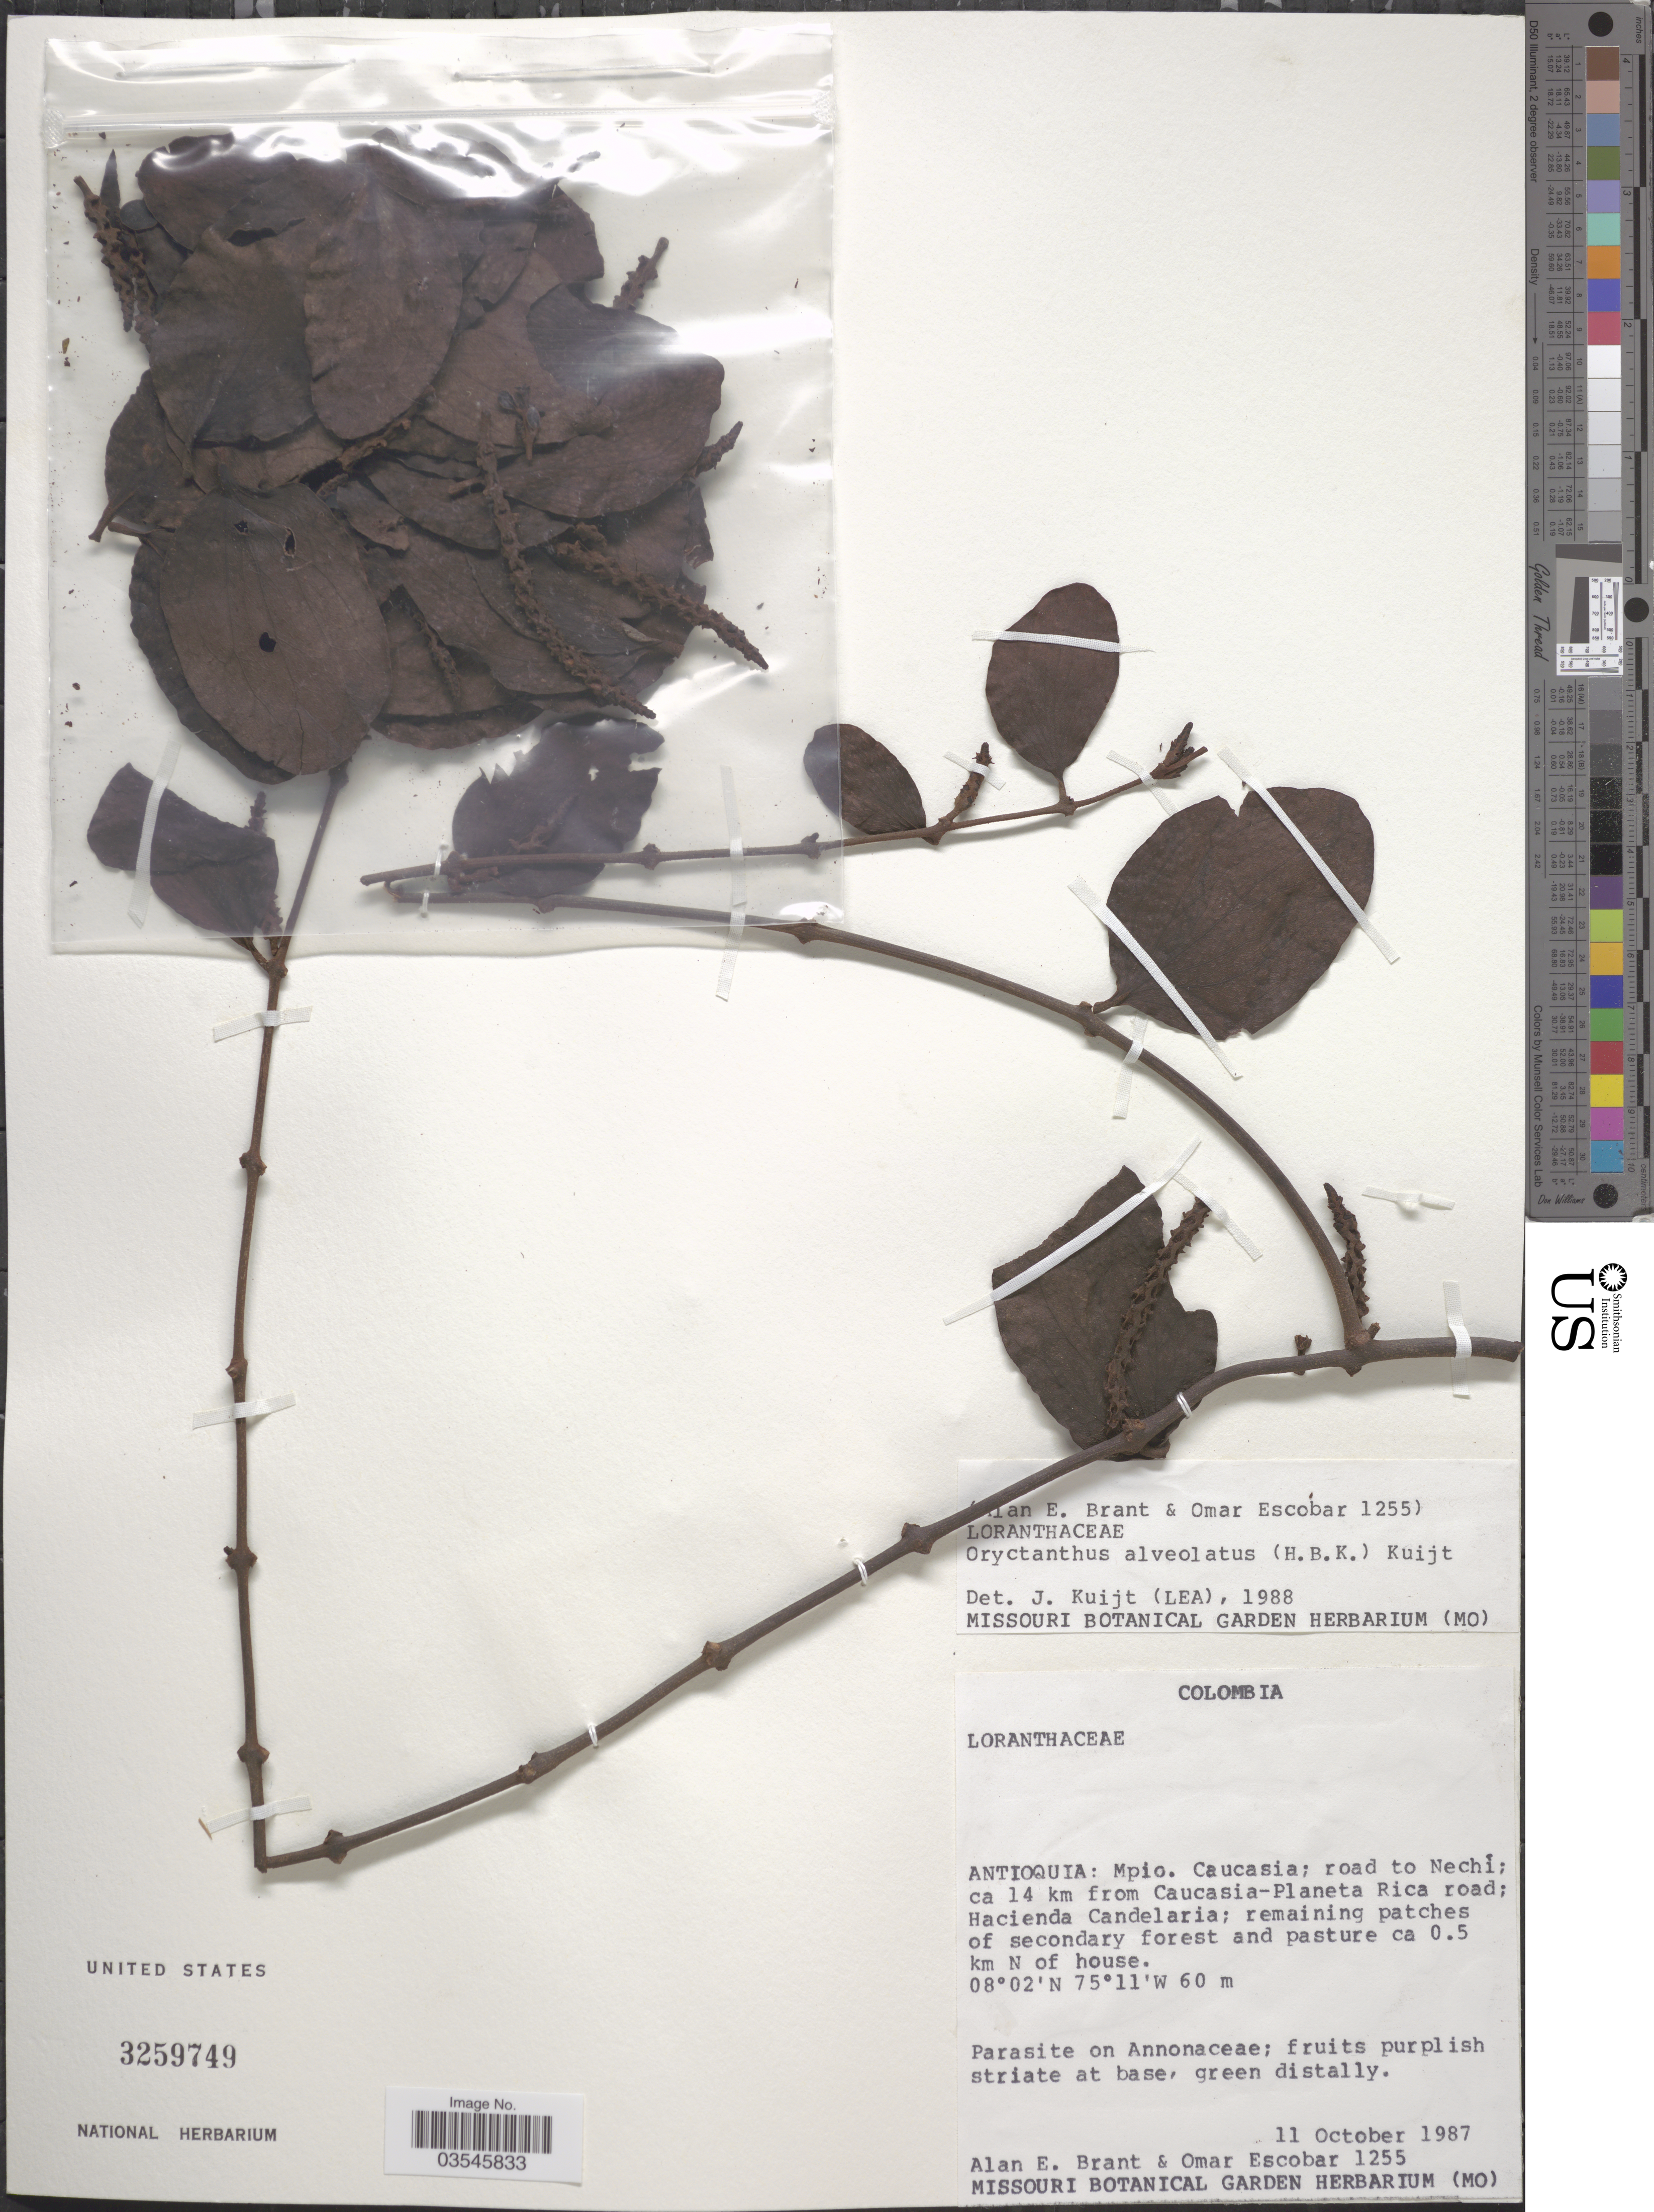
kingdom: Plantae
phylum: Tracheophyta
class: Magnoliopsida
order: Santalales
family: Loranthaceae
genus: Oryctanthus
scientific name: Oryctanthus alveolatus subsp. alveolatus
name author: (Kunth) Kuijt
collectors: A. Brant & O. D. Escobar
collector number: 1255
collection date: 1987-10-11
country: Colombia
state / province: Antioquia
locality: Mpio. Caucasia; road to Nechi; ca 14 km from Caucasia-Planeta Rica road; Hacienda Candelaria; remaining patches of secondary forest and pasture ca 0.5 km N of house.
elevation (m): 60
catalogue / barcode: US 3259749